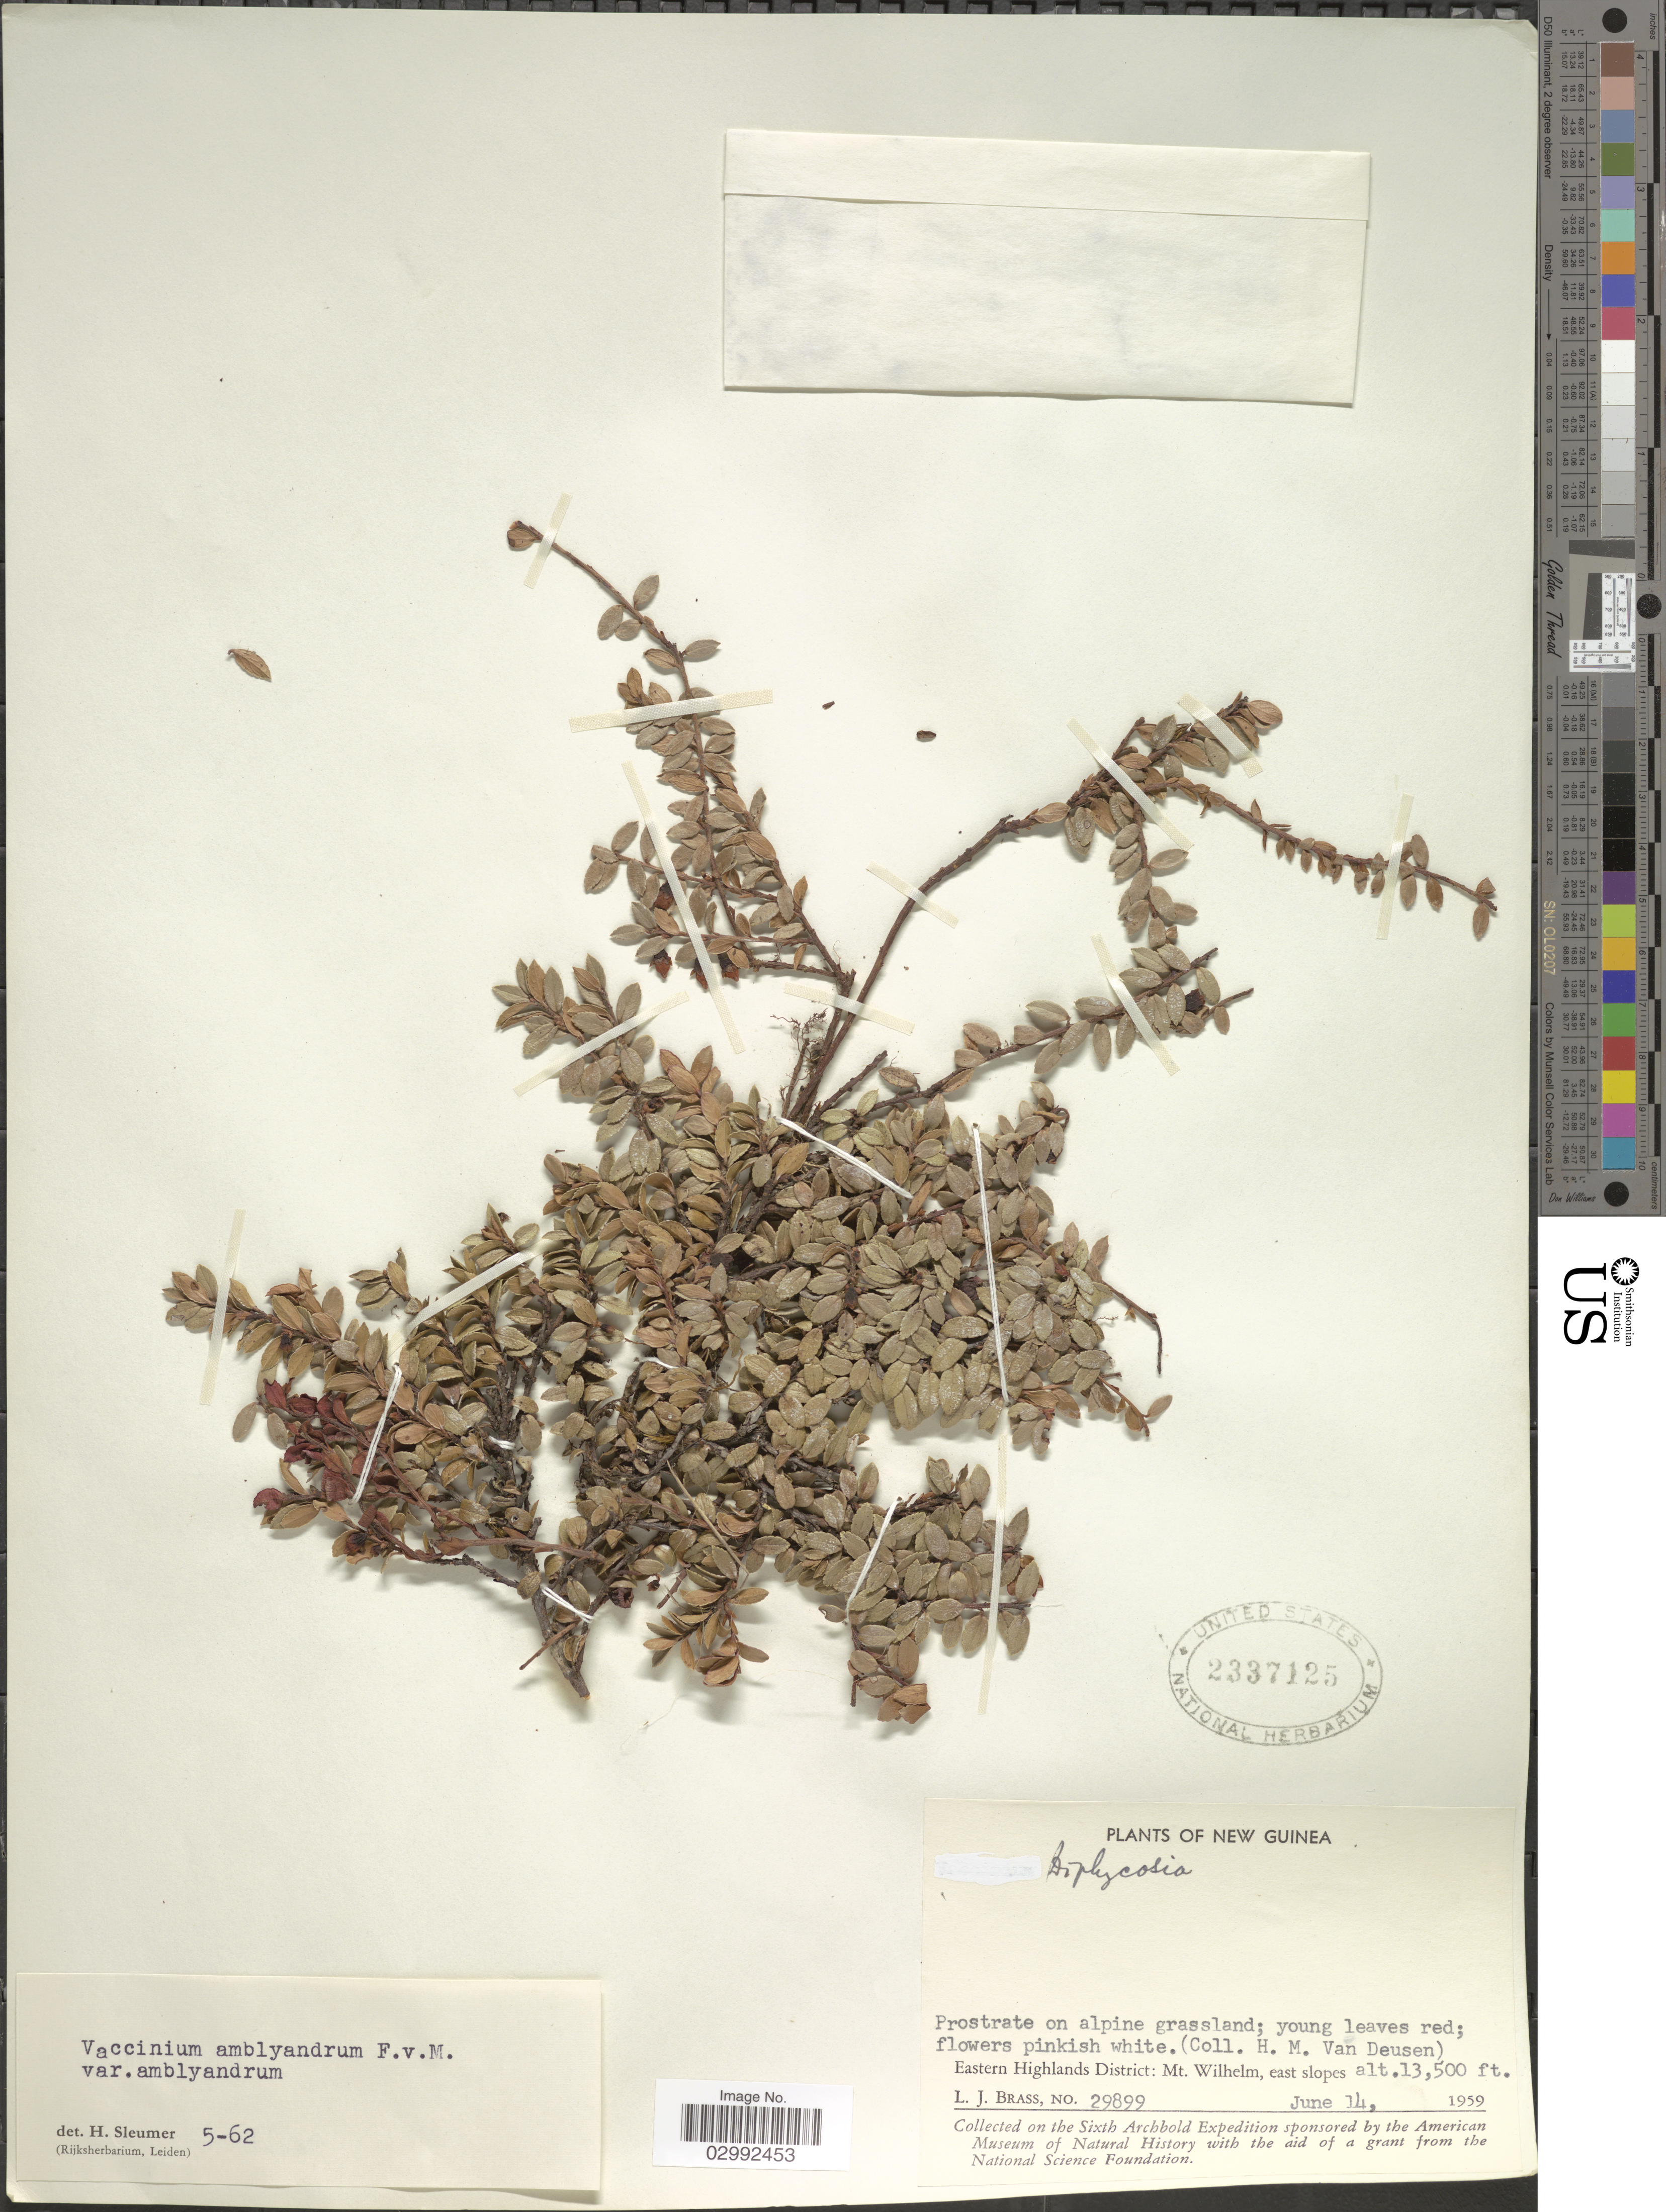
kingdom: Plantae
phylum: Tracheophyta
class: Magnoliopsida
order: Ericales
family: Ericaceae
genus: Vaccinium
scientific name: Vaccinium amblyandrum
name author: F. Muell.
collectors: L. J. Brass & H. Van Deusen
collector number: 29899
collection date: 1959-06-14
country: Papua New Guinea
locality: New Guinea, Eastern Highlands District: Mt. Wilhelm, east slopes.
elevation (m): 4115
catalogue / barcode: US 2337125